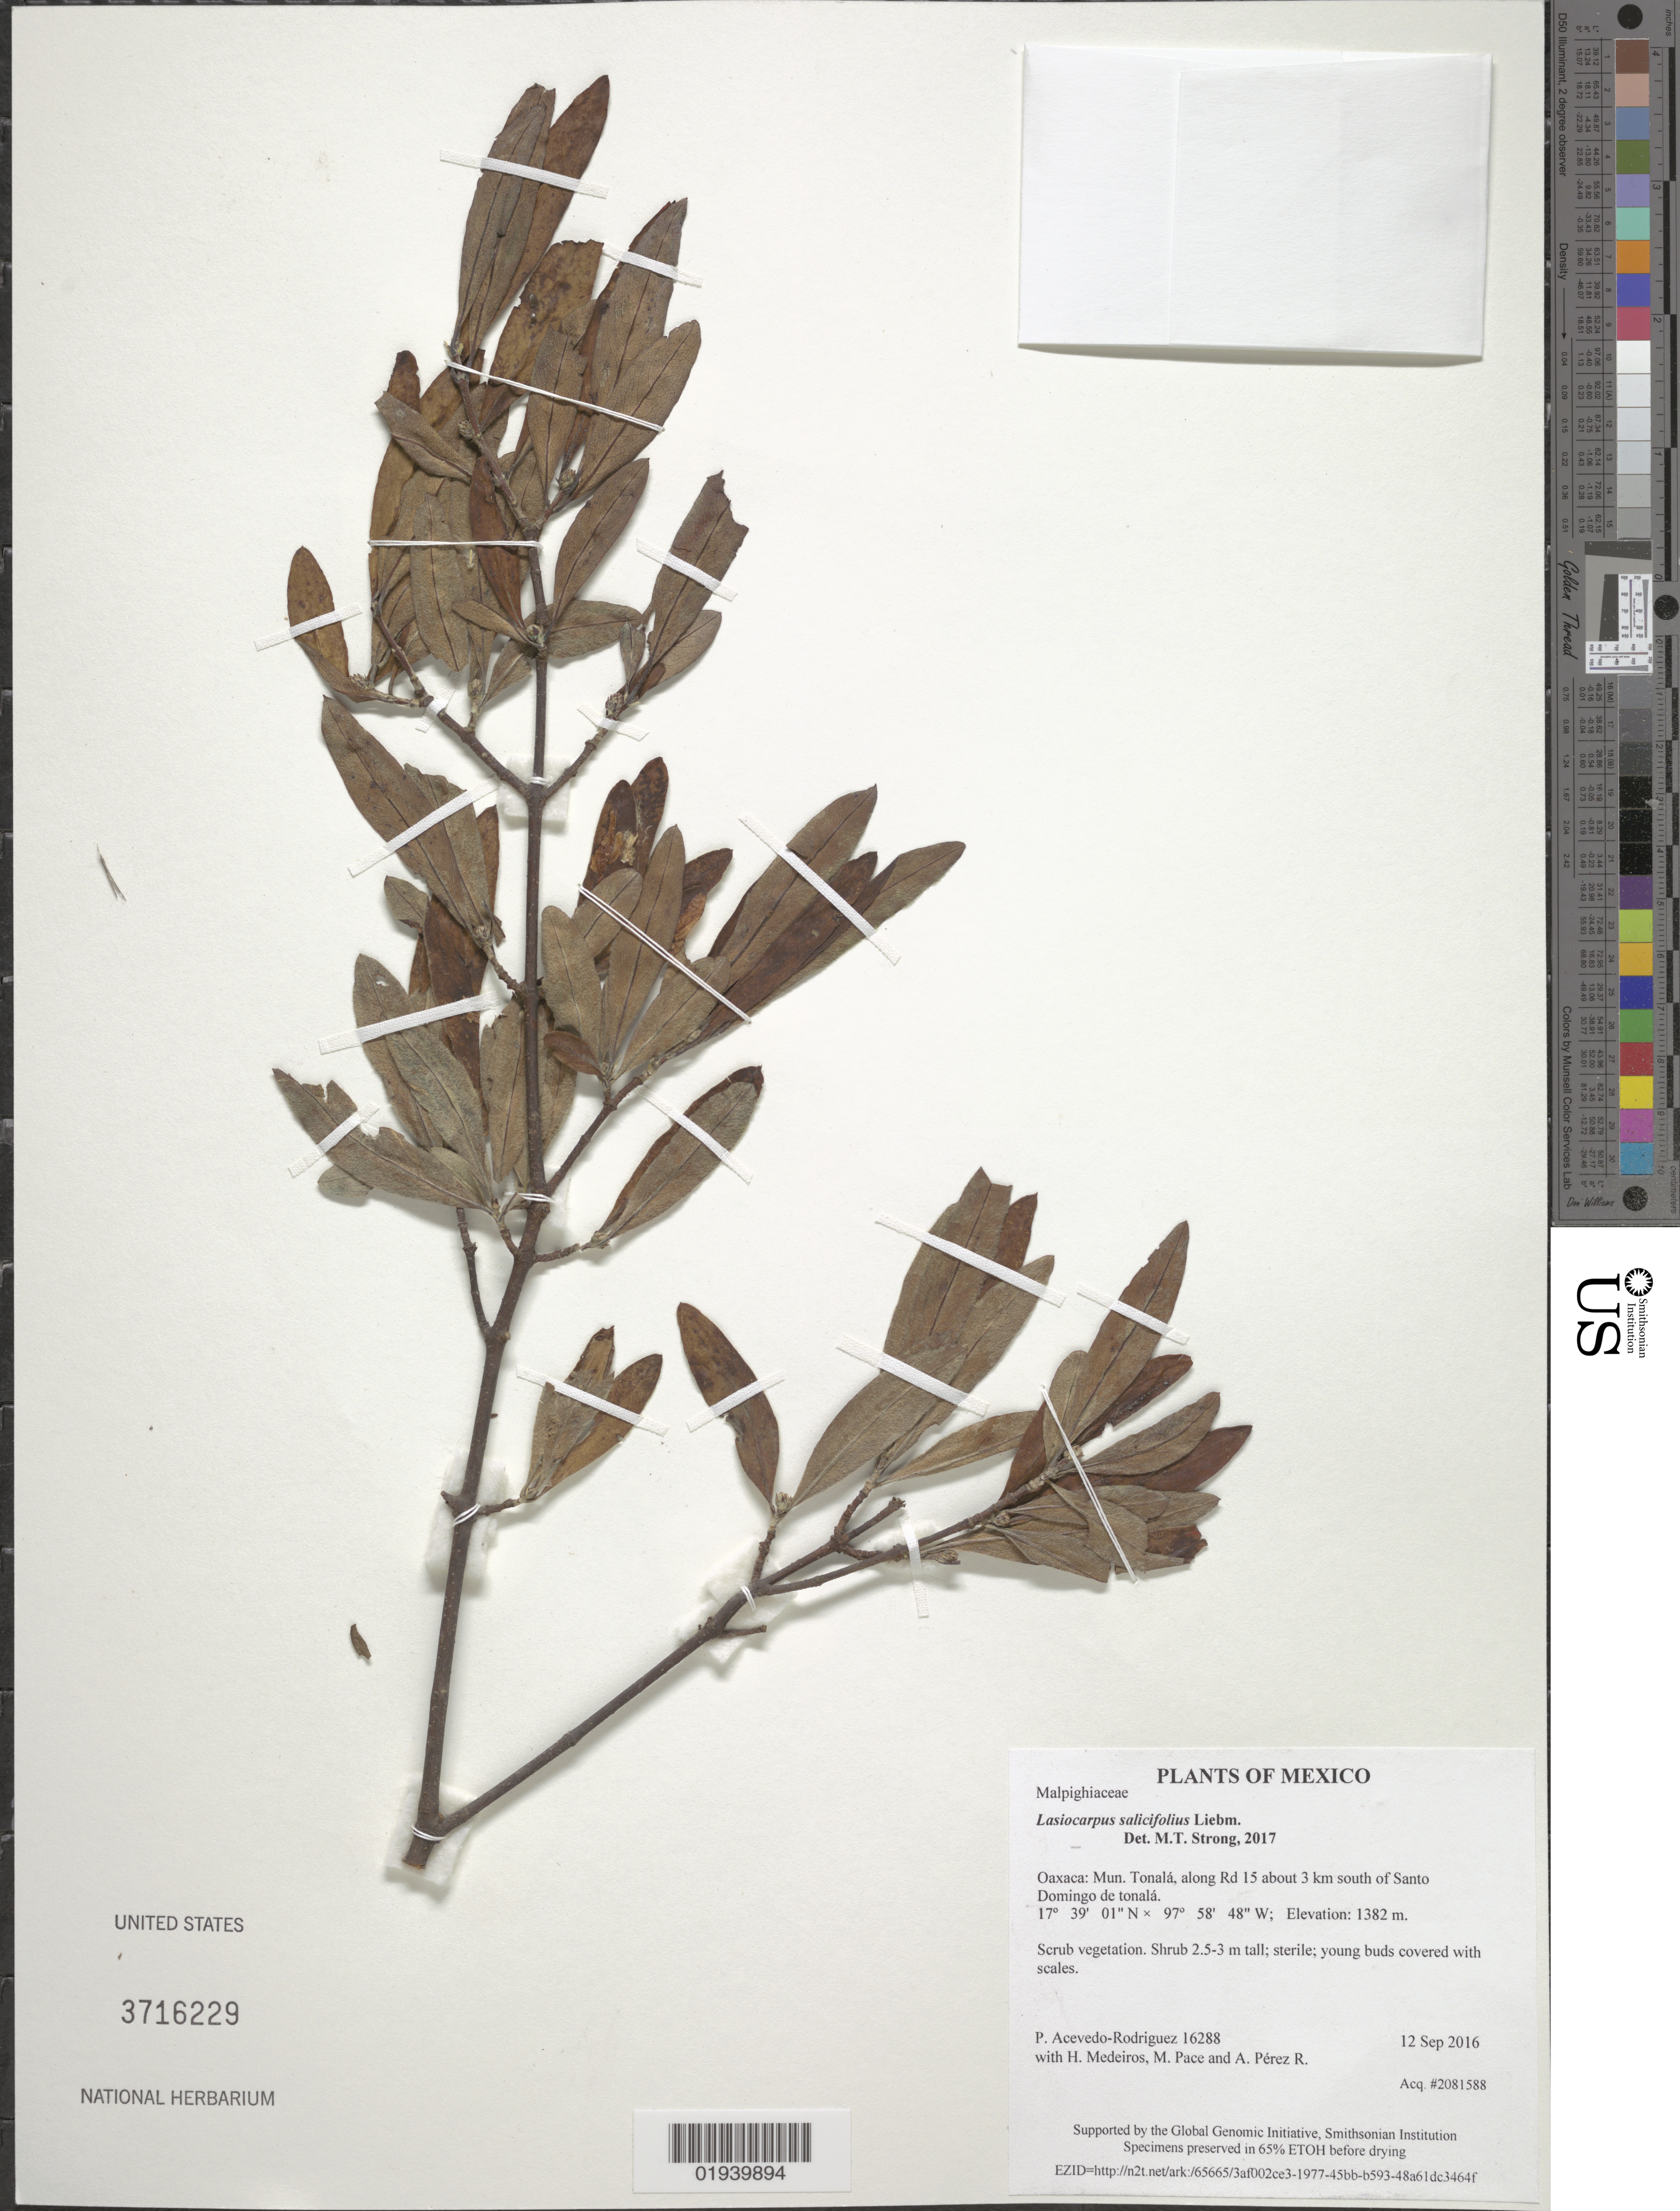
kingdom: Plantae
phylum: Tracheophyta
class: Magnoliopsida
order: Malpighiales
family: Malpighiaceae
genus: Lasiocarpus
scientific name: Lasiocarpus salicifolius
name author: Liebm.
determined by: Strong, M. T., (US), Smithsonian Institution - National Museum of Natural History (UNITED STATES)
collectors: P. Acevedo-Rodr., H. Medeiros, M. R. Pace & A. Pérez R.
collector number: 16288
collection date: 2016-09-12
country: Mexico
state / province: Oaxaca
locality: Mun. Tonalá, along Rd 15 about 3 km south of Santo Domingo de tonalá.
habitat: Scrub vegetation.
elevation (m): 1382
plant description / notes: Also see the Wood Collection; US, NY, MO, K, F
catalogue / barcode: US 3716229